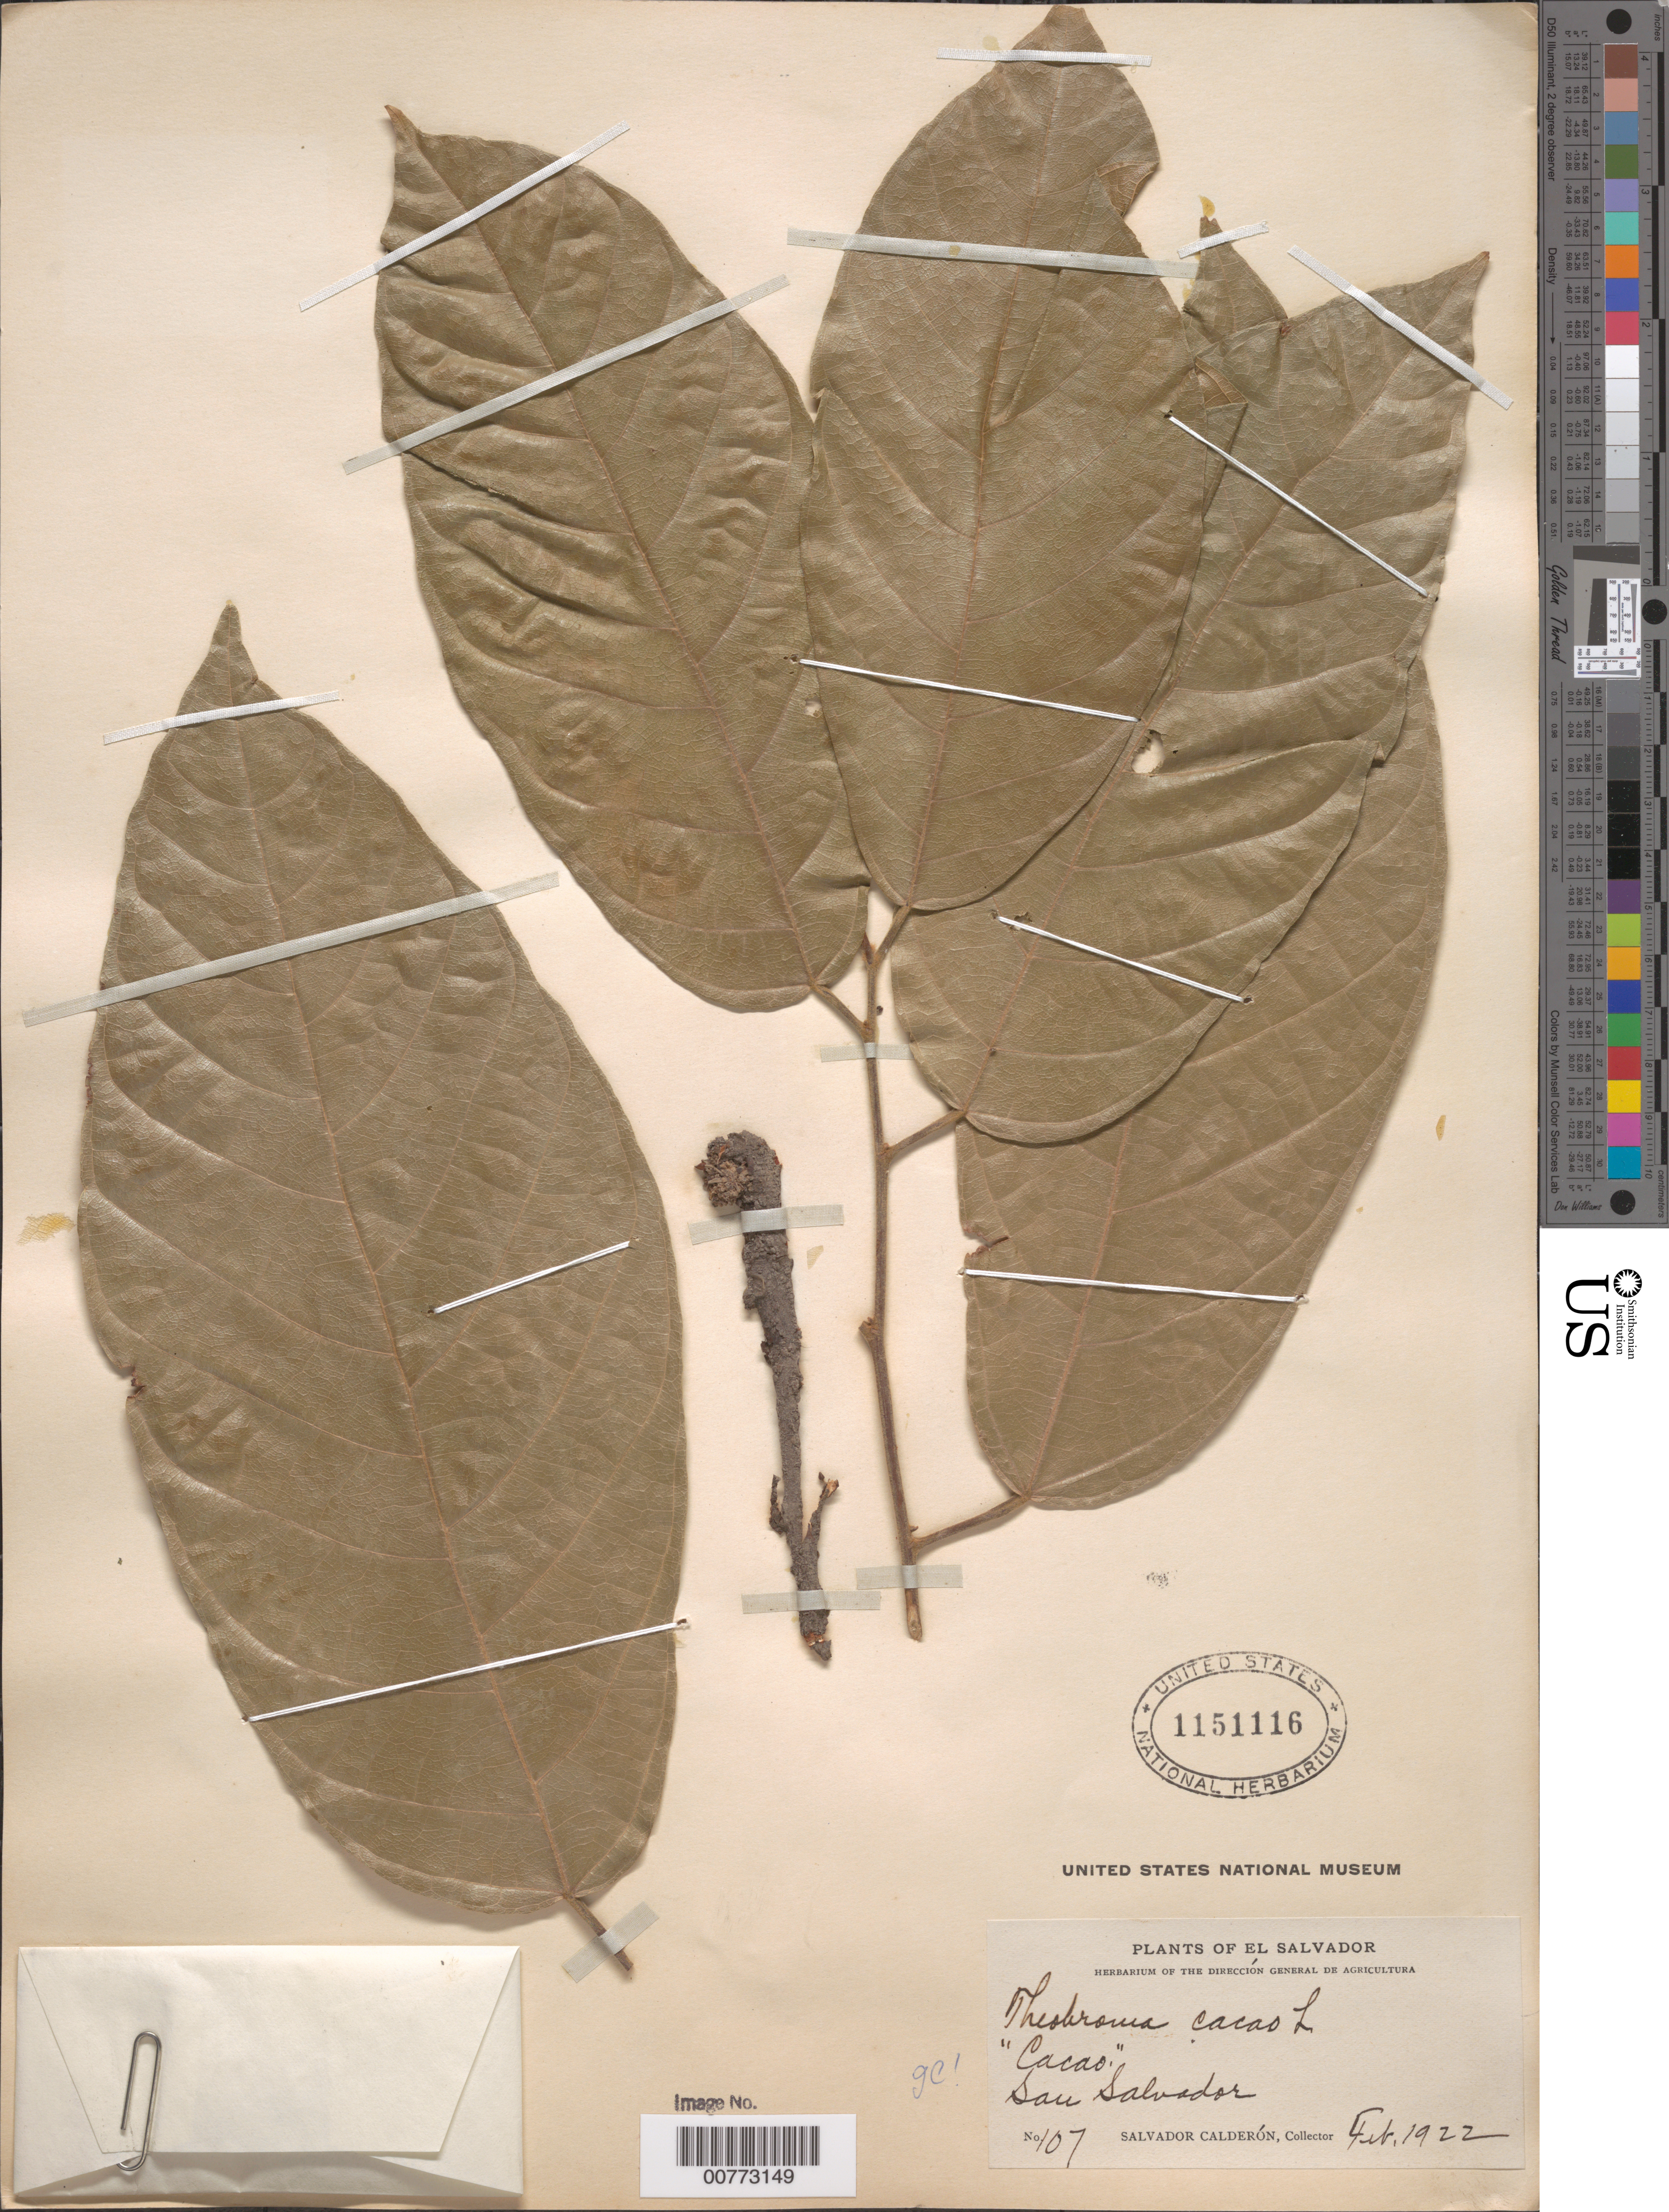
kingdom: Plantae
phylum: Tracheophyta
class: Magnoliopsida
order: Malvales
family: Malvaceae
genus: Theobroma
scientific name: Theobroma cacao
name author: L.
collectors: S. Calderón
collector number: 107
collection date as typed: Feb 1922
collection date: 1922-02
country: El Salvador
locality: San Salvador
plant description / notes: Common name: Cacao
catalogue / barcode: US 1151116